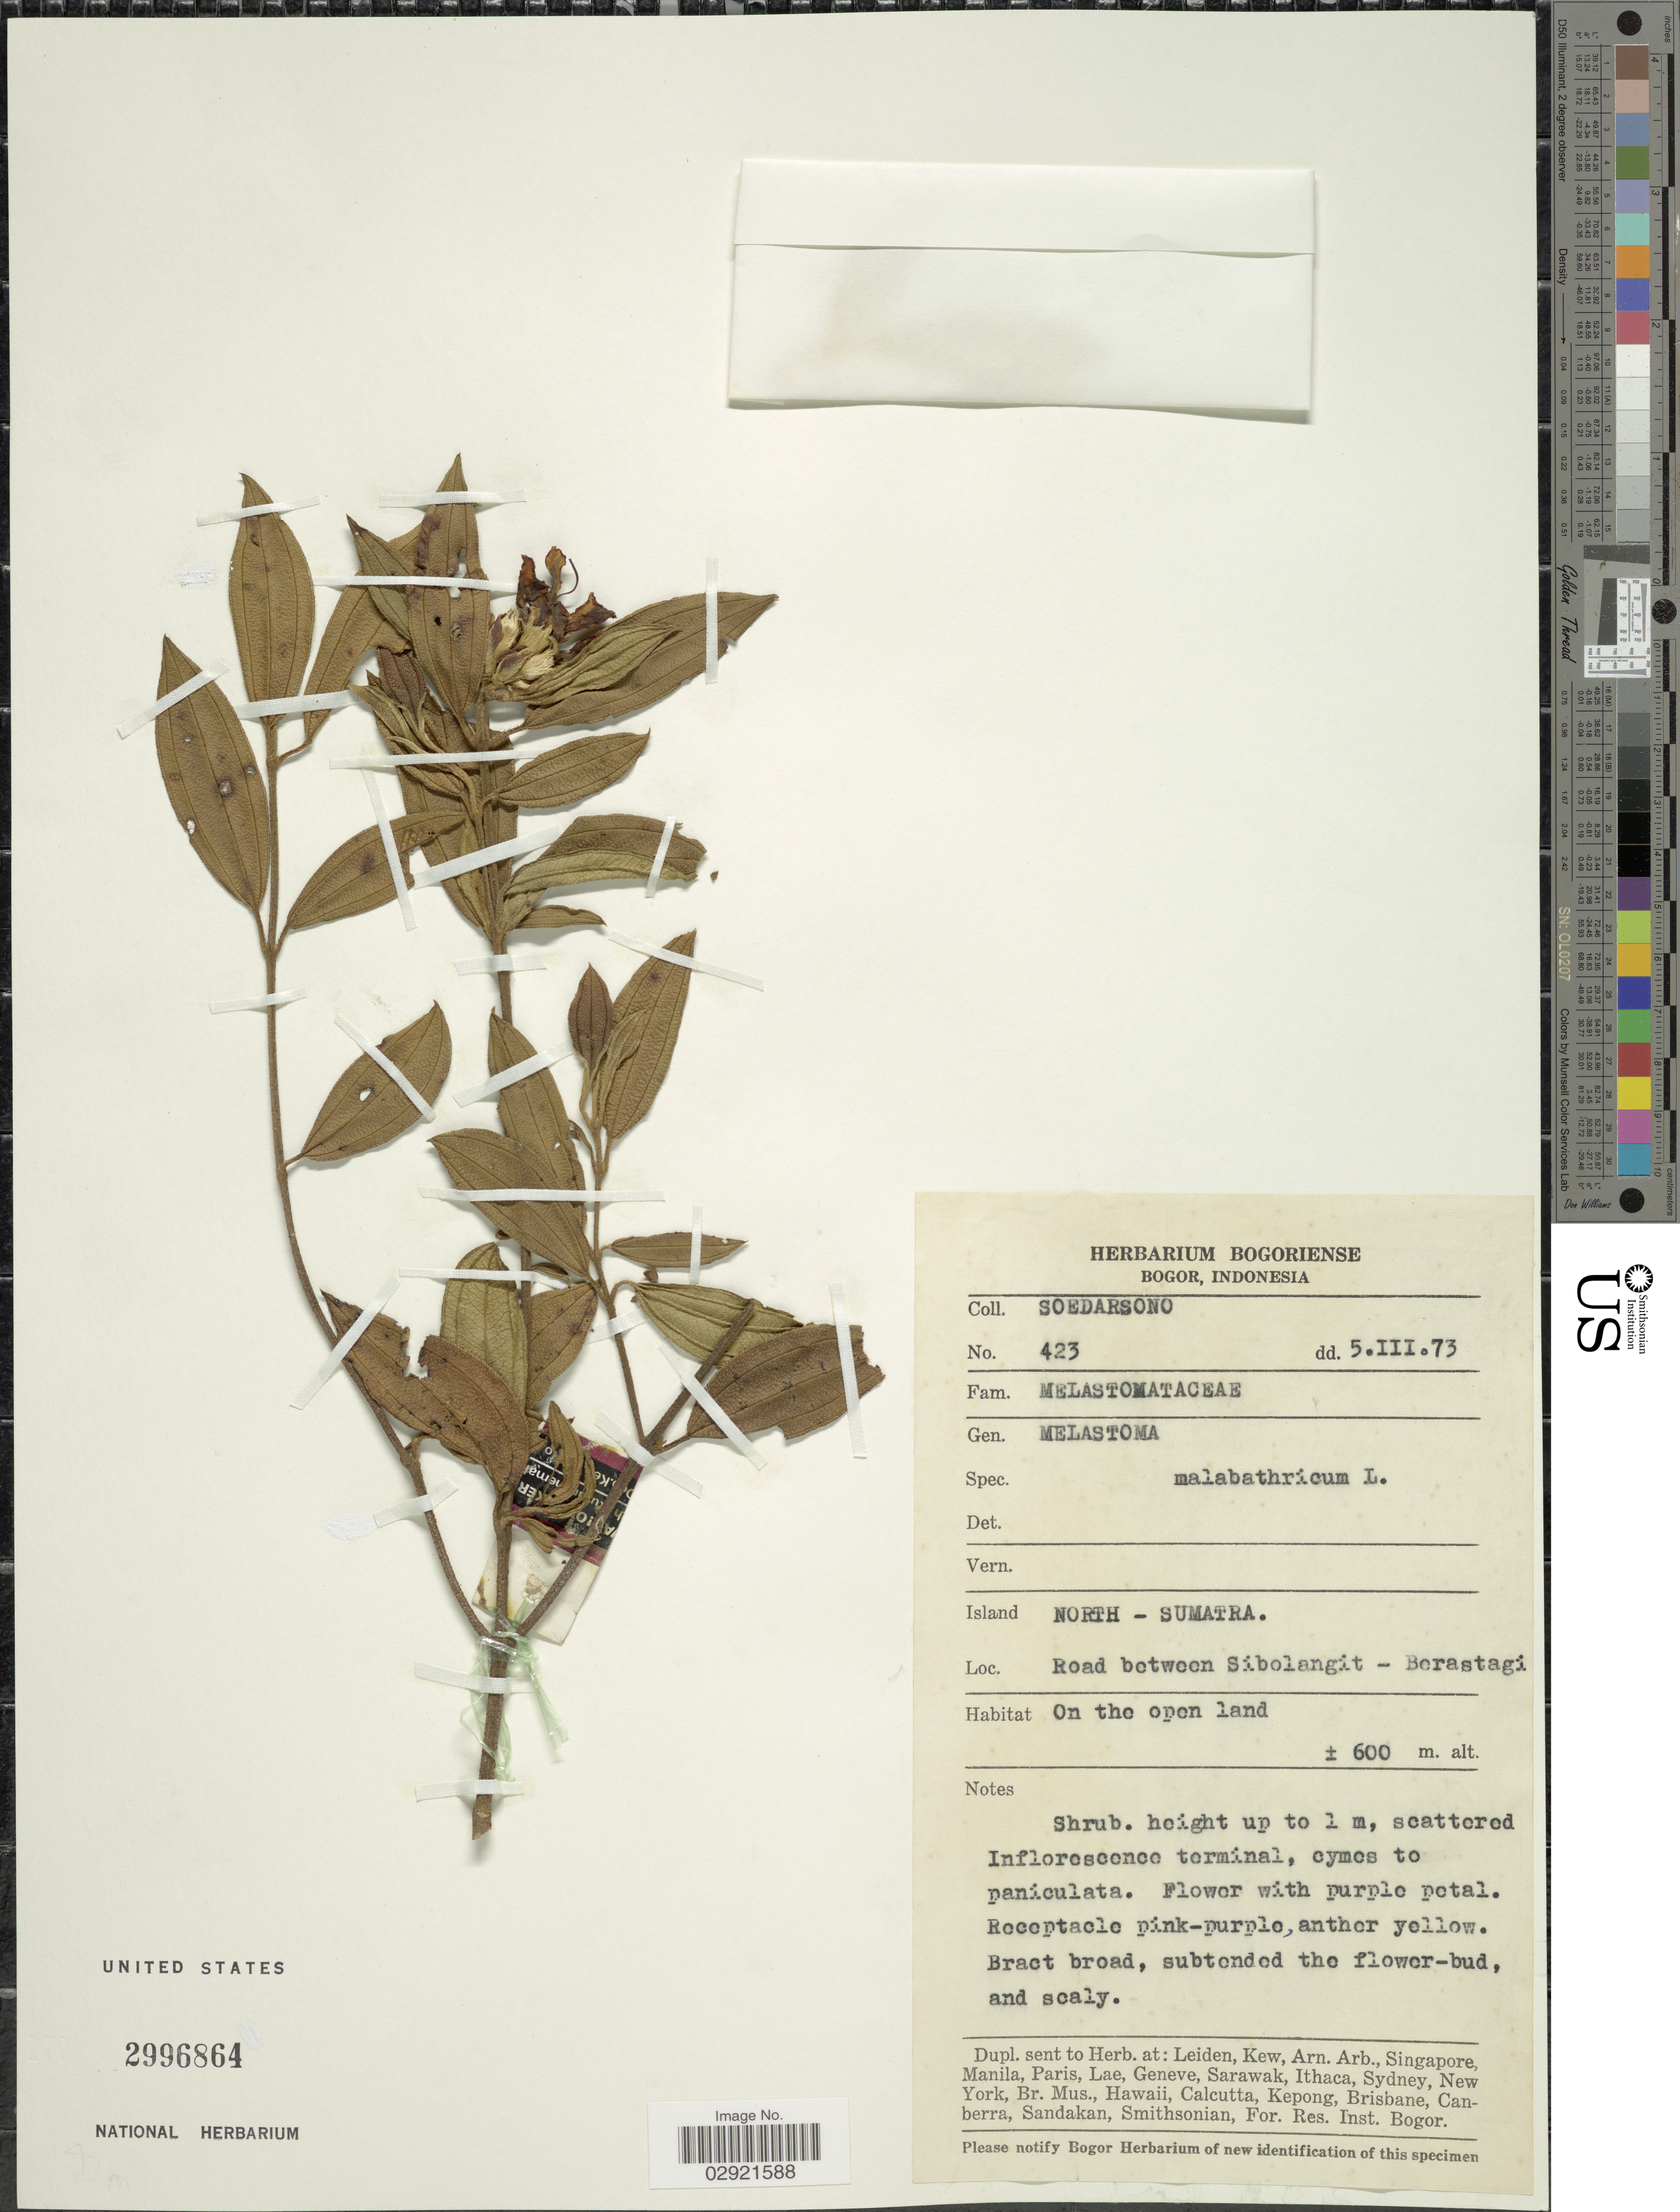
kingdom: Plantae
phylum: Tracheophyta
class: Magnoliopsida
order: Myrtales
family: Melastomataceae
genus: Melastoma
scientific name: Melastoma malabathricum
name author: L.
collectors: Soedarsono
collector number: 423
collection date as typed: Transcribed d/m/y: 5/3/73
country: Indonesia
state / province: Sumatra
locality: Island North-Sumatra. Road between Sibolangit-Borastagi.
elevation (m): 600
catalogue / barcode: US 2996864